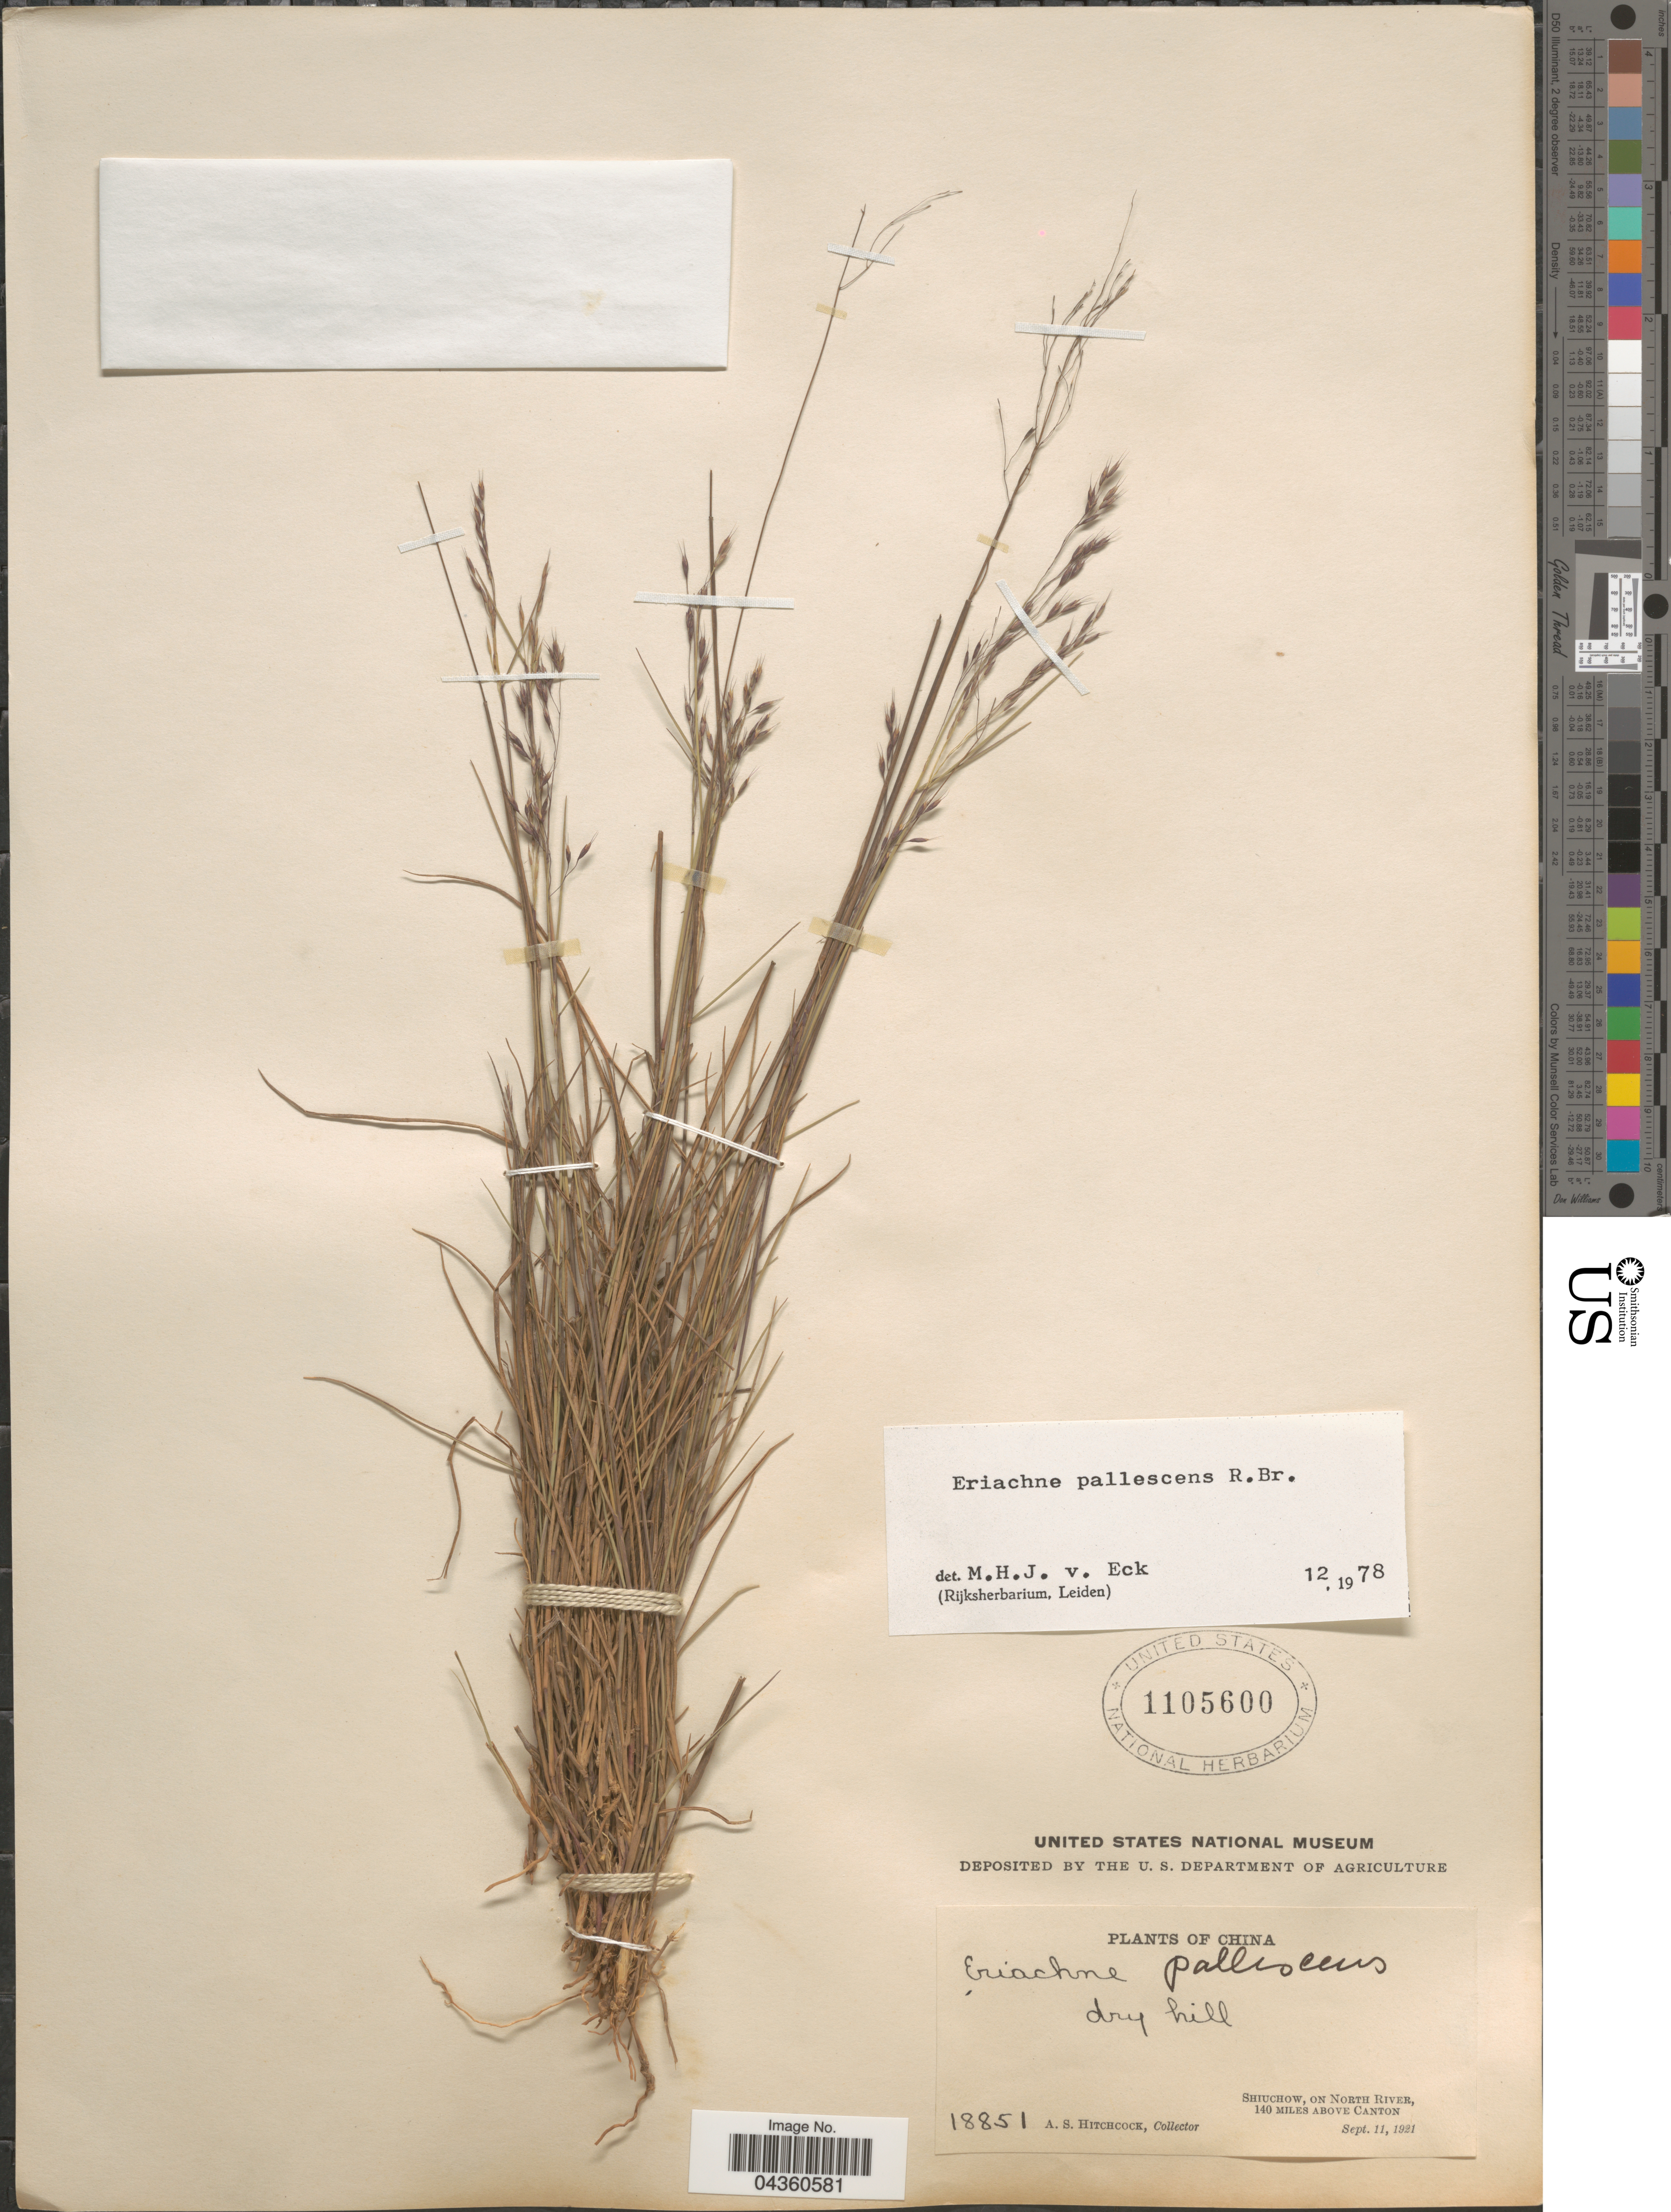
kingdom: Plantae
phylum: Tracheophyta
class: Liliopsida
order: Poales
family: Poaceae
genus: Eriachne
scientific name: Eriachne pallescens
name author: R. Br.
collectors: A. S. Hitchcock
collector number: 18851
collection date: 1921-09-11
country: China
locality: Shiuchow, on North River, 140 miles above Canton.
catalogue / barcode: US 1105600